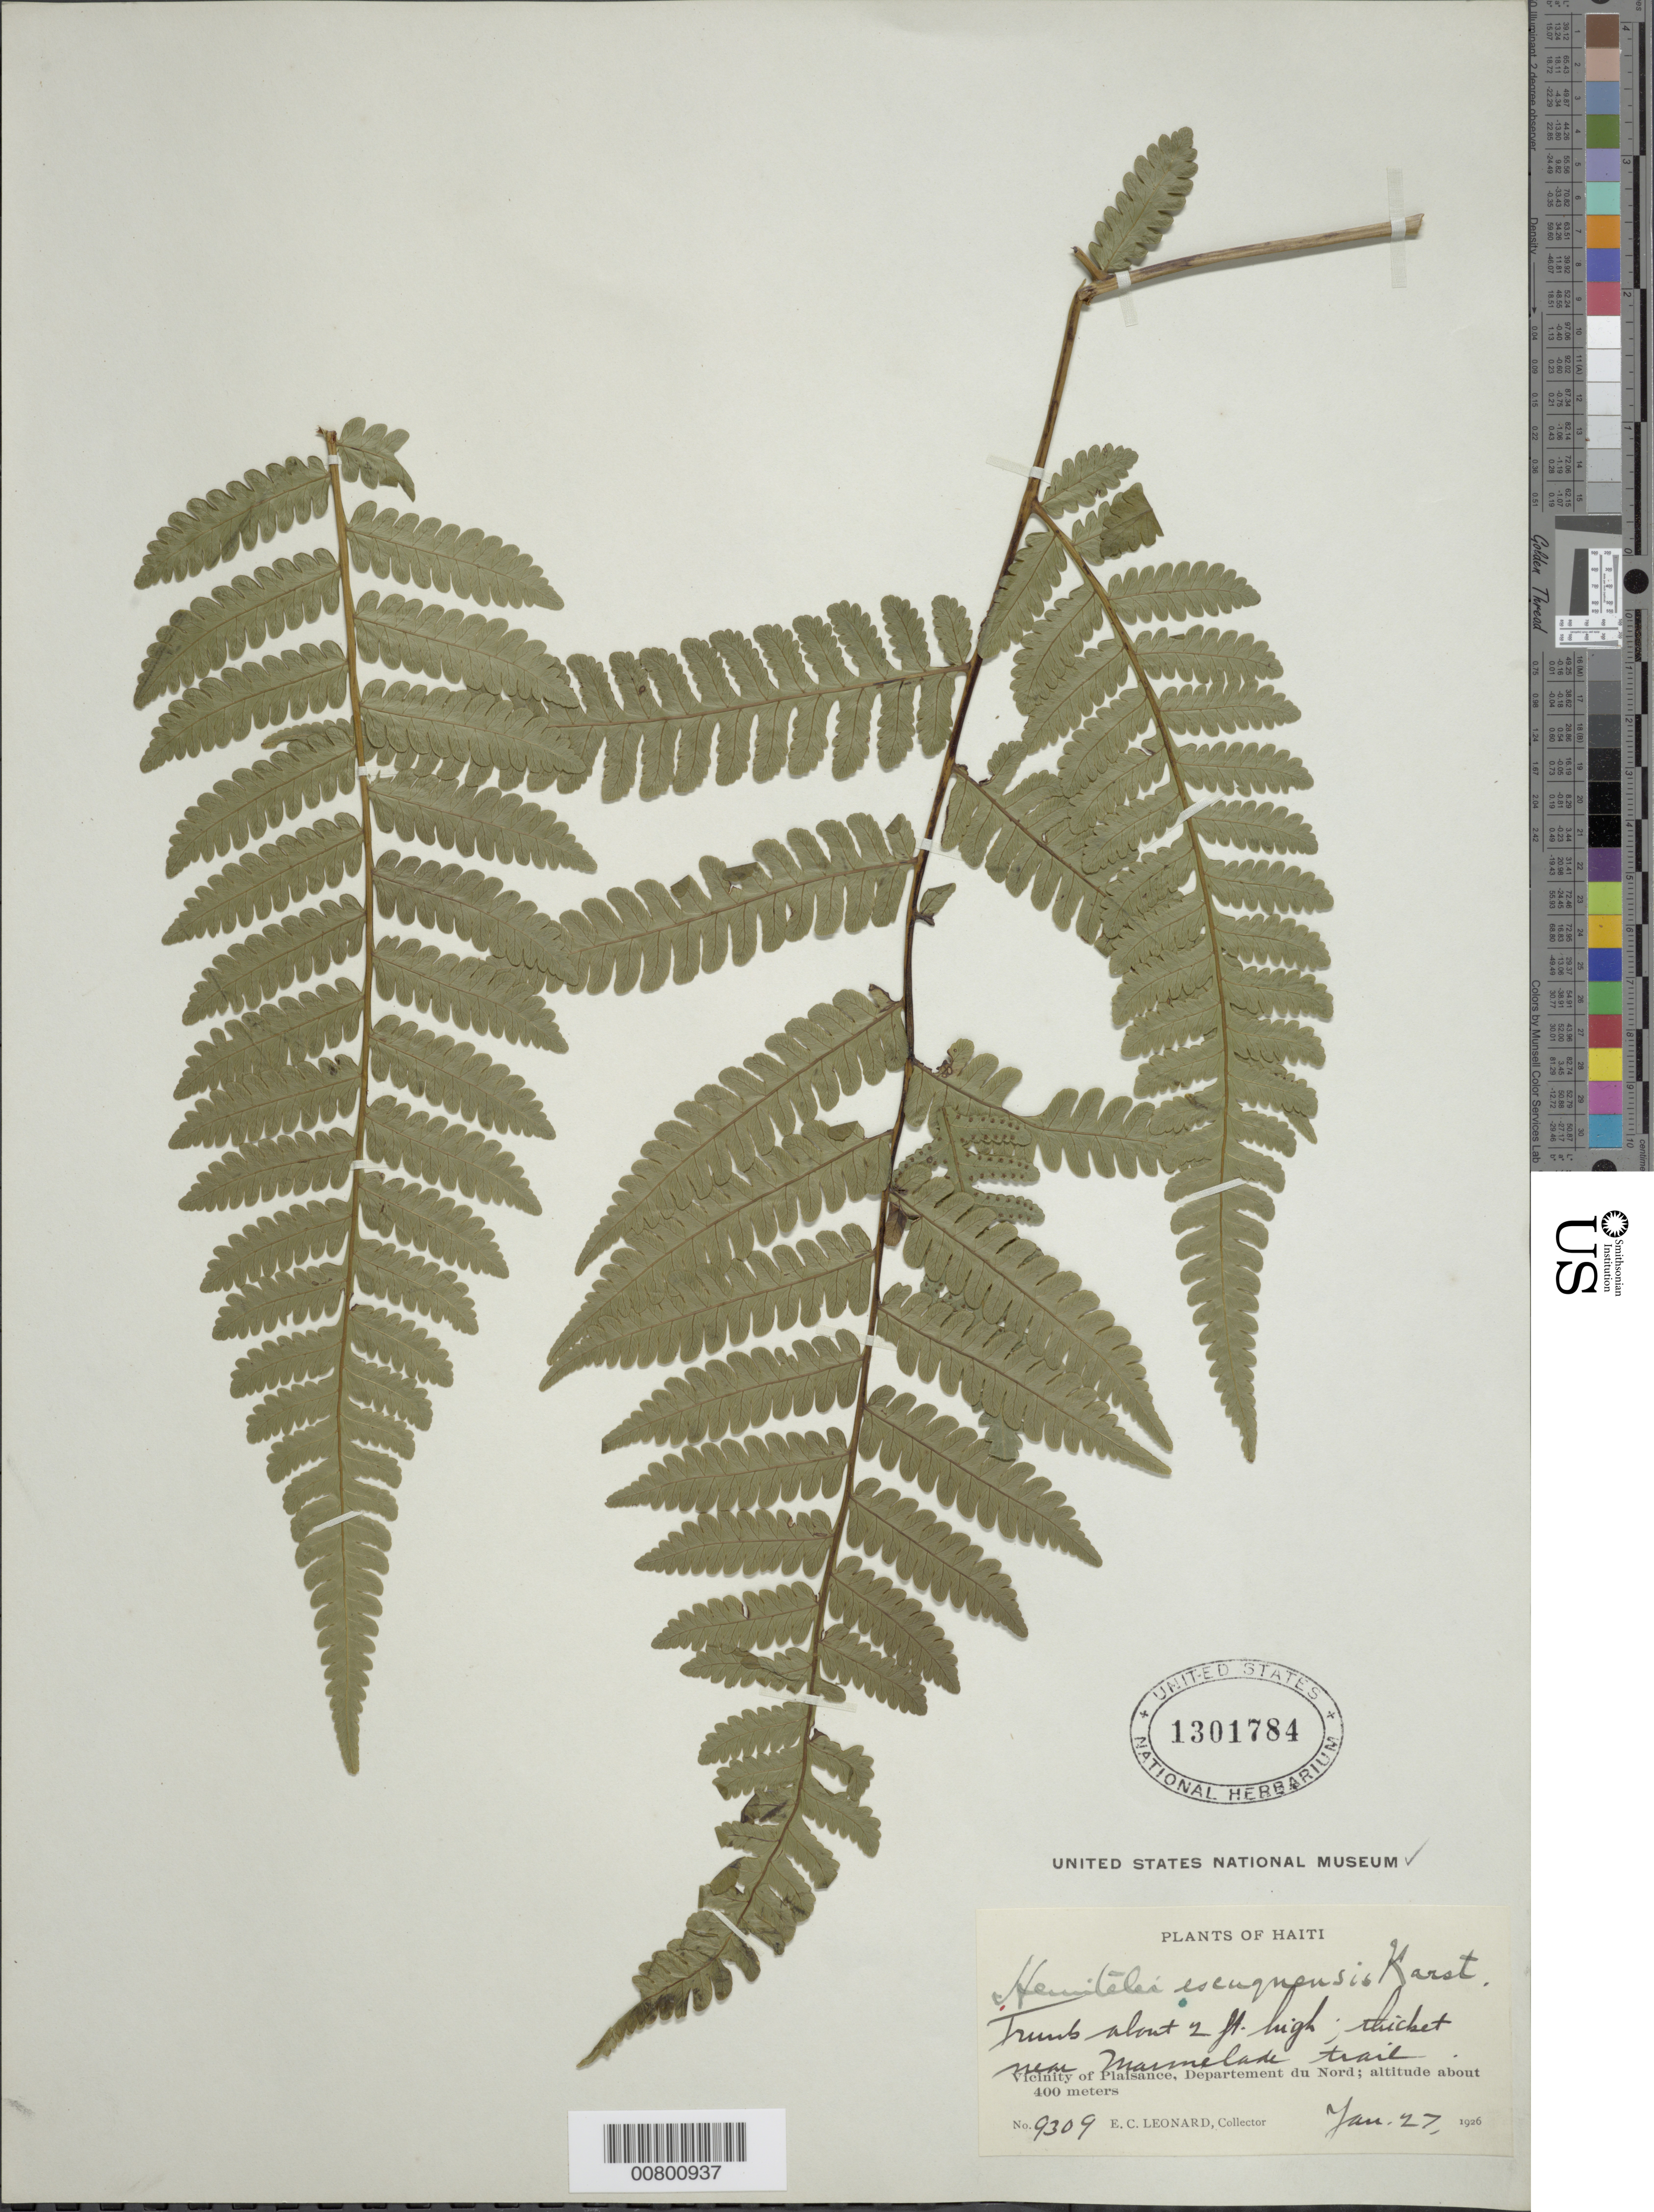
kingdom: Plantae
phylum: Tracheophyta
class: Polypodiopsida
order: Cyatheales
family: Cyatheaceae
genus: Cyathea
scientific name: Cyathea andina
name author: Domin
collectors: E. C. Leonard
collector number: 9309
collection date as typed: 27 Jan 1926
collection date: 1926-01-27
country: Haiti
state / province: Nord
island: Hispaniola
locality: Plaisance vicinity, Marmelade trail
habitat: Thicket along trail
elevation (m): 400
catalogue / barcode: US 1301784